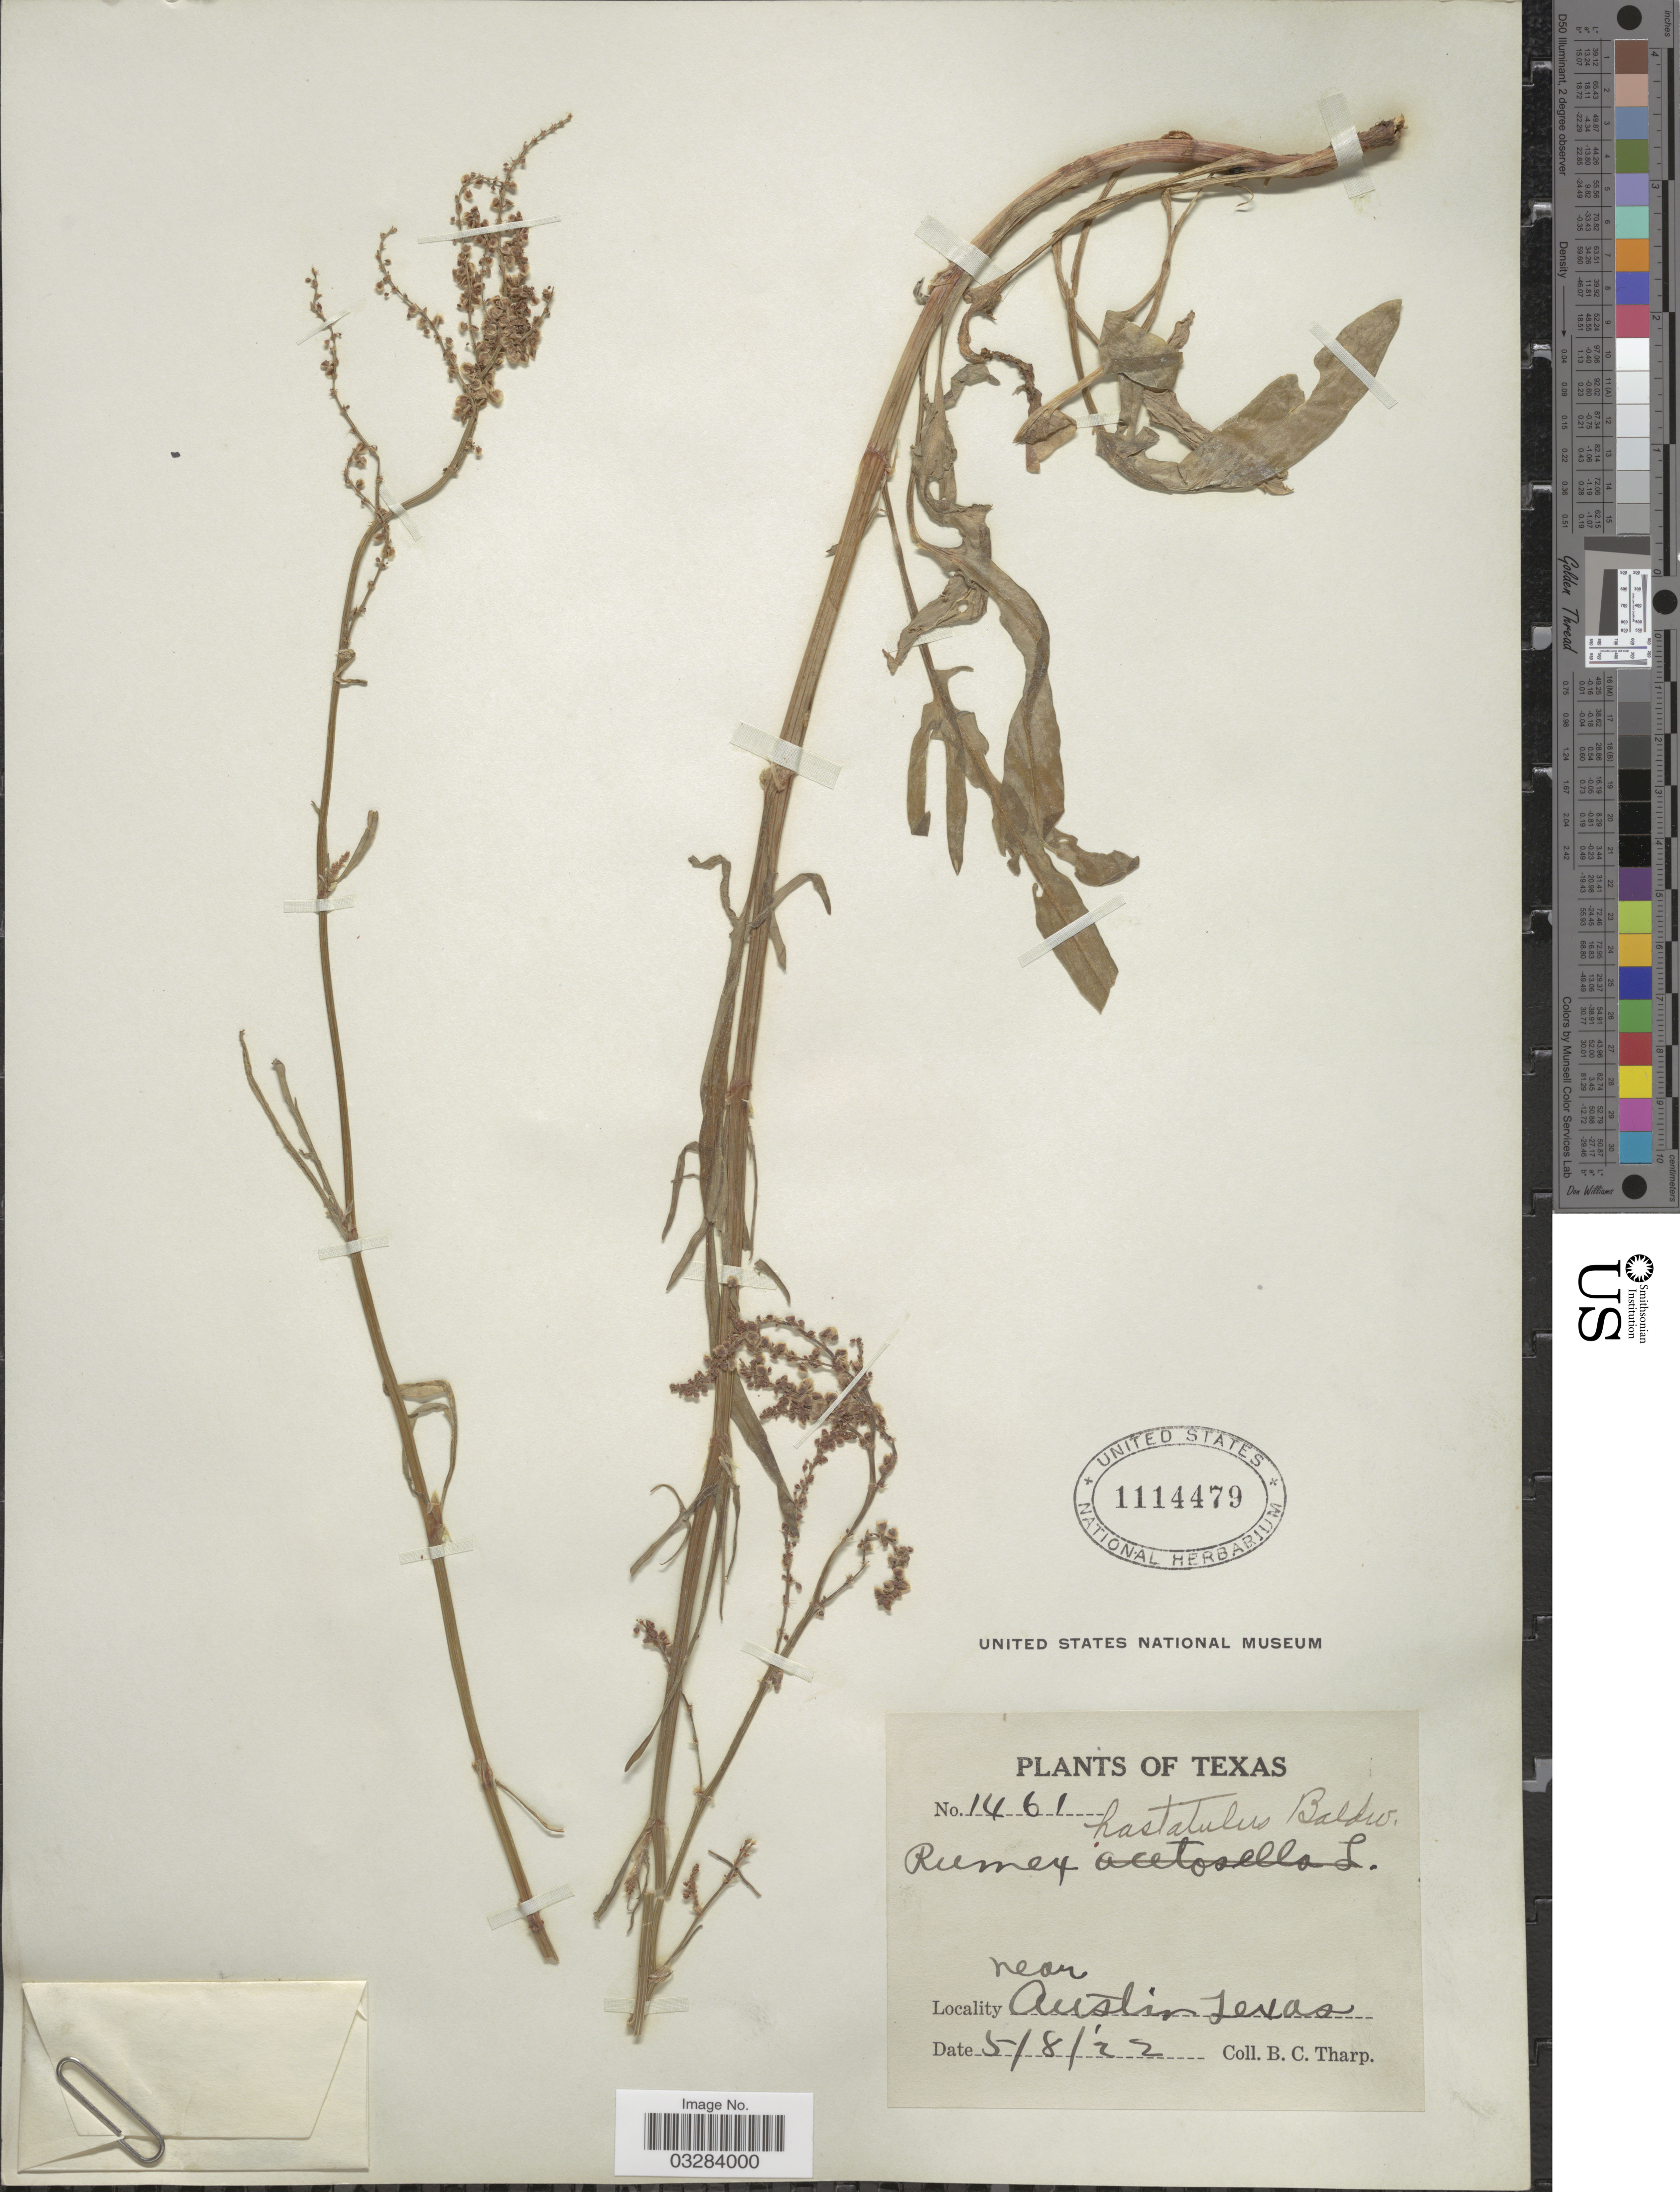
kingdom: Plantae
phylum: Tracheophyta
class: Magnoliopsida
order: Caryophyllales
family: Polygonaceae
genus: Rumex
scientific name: Rumex hastatulus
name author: Baldwin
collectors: B. C. Tharp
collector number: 1461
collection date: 1922-05-08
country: United States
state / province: Texas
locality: Near Austin.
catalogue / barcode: US 1114479